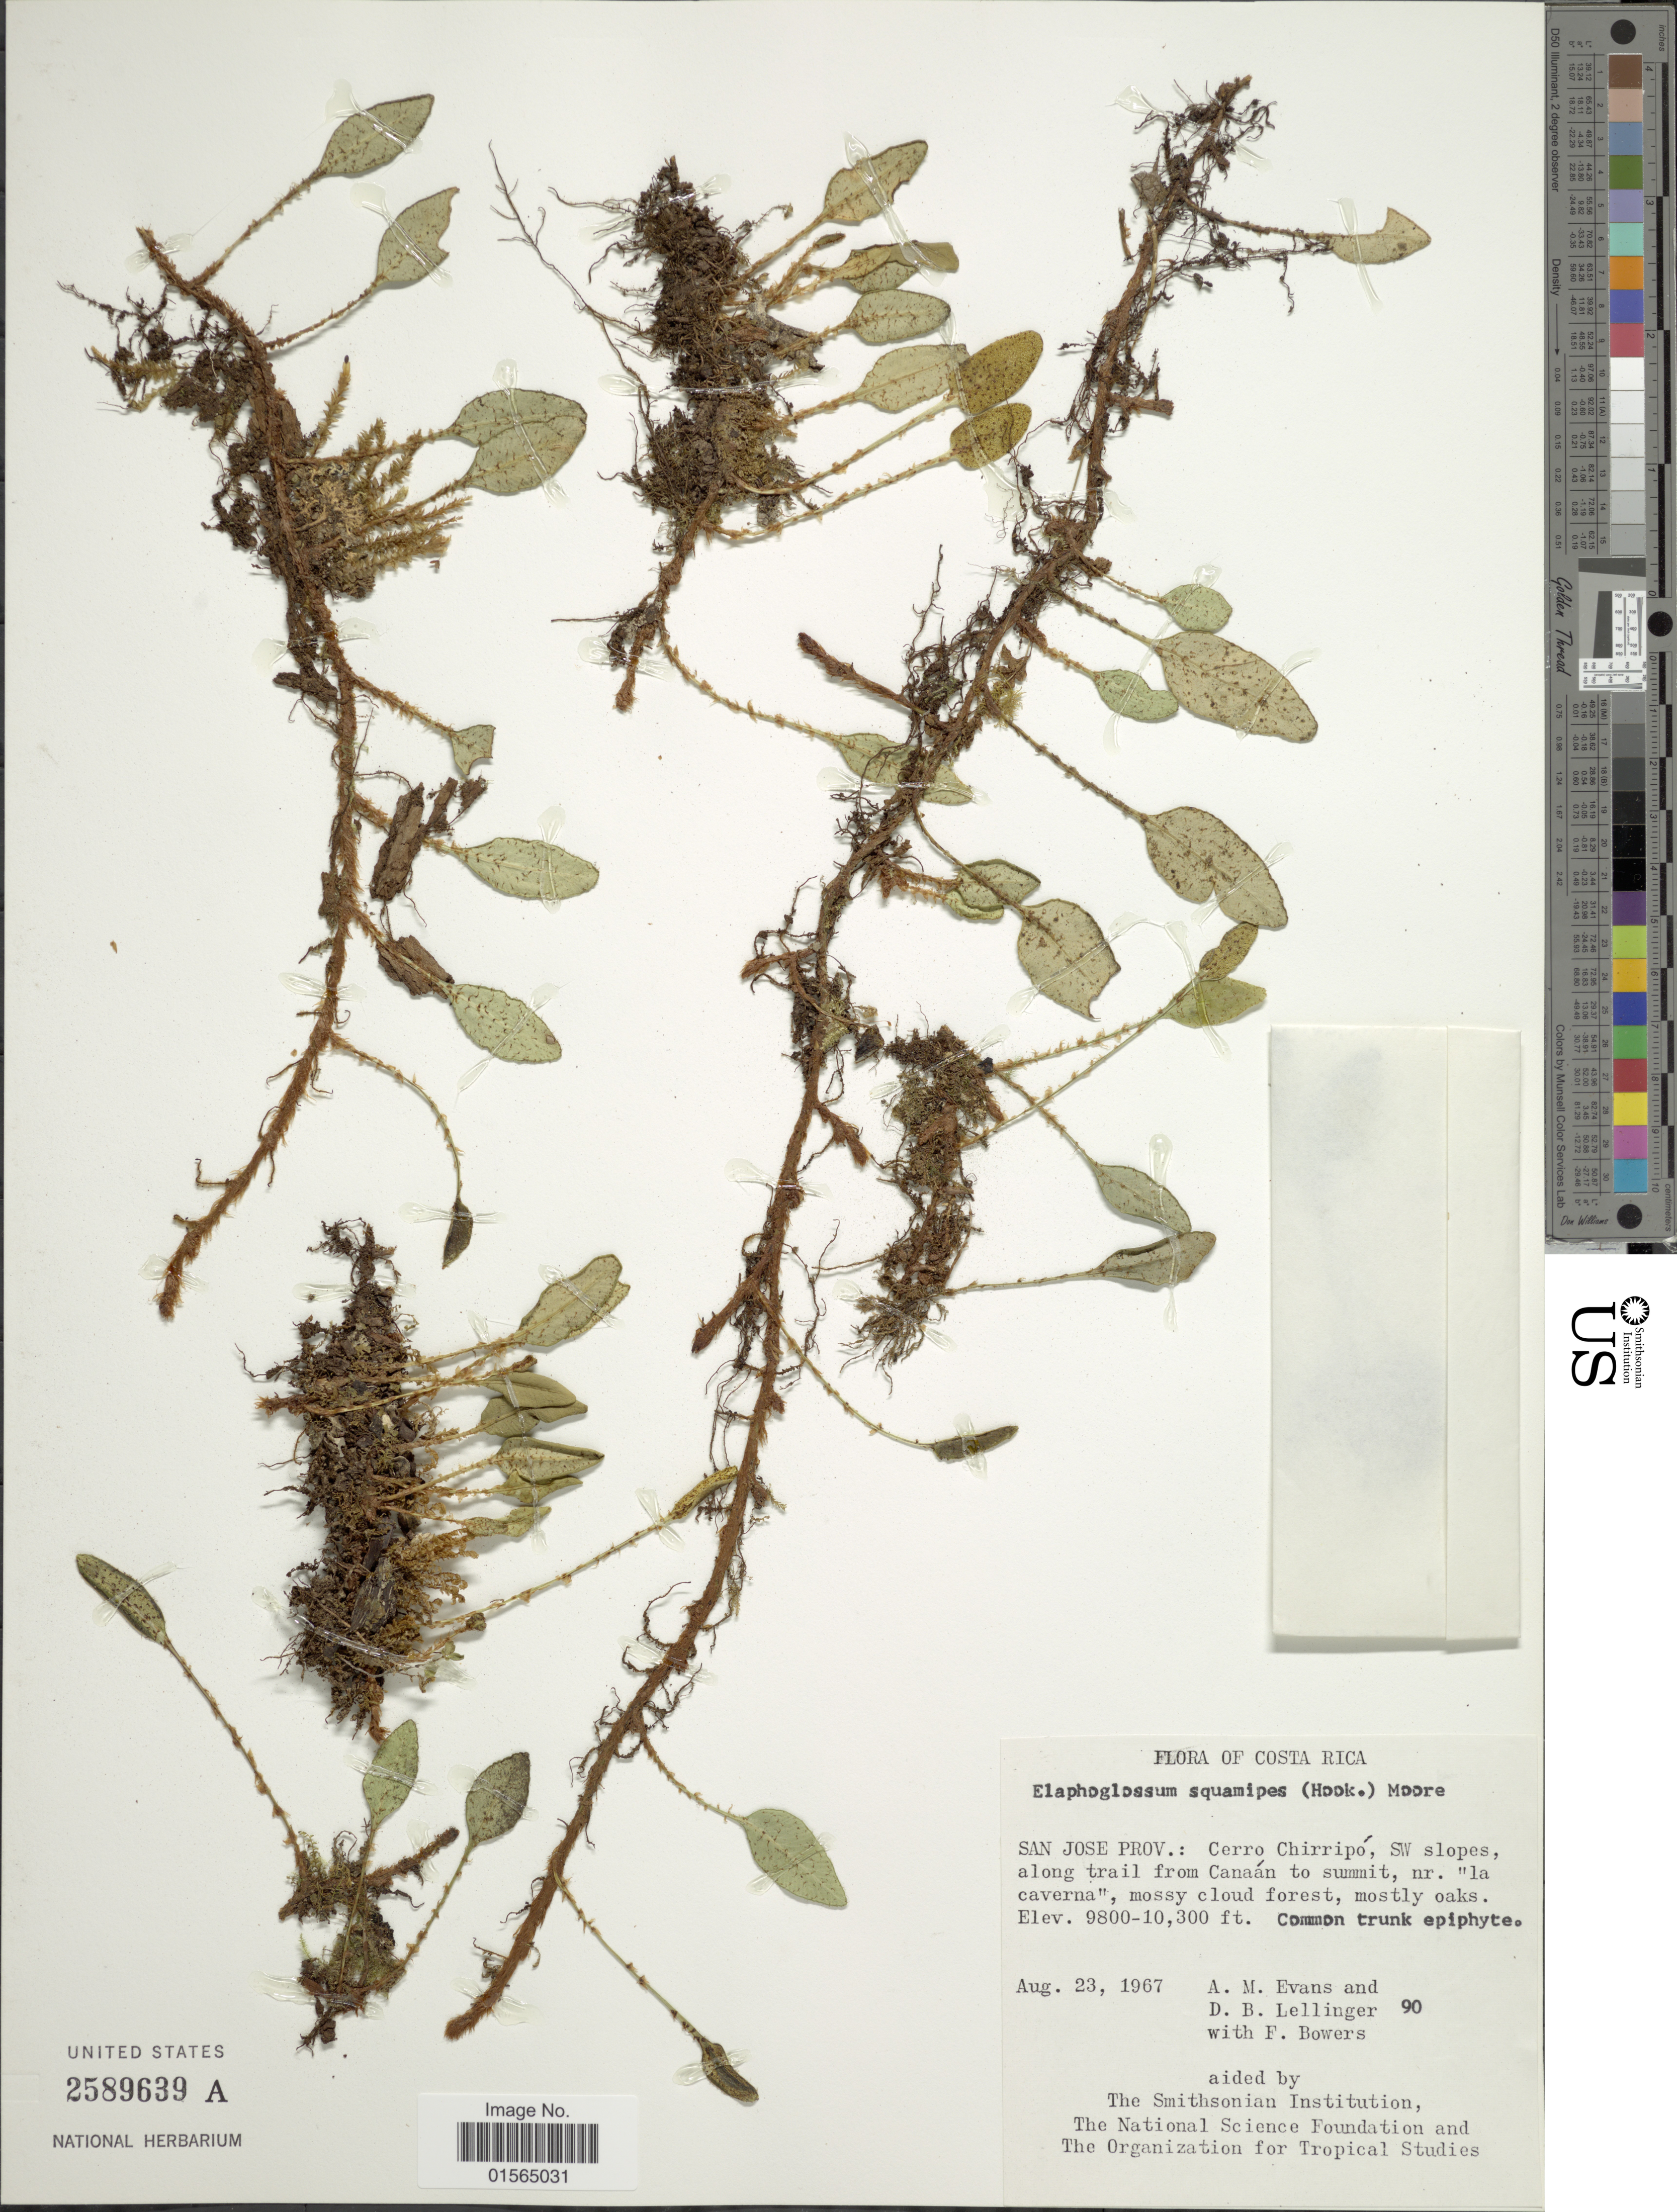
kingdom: Plantae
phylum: Tracheophyta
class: Polypodiopsida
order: Polypodiales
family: Dryopteridaceae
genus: Elaphoglossum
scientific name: Elaphoglossum squamipes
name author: (Hook.) T. Moore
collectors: A. M. Evans, D. B. Lellinger & F. Bowers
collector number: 90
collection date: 1967-08-23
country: Costa Rica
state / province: San José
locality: Cerro Chiiripo, SW slopes, along trail from Canaan to summit, nr. "la caverna", mossy cloud forest, mostly oaks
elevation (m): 2987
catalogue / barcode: US 2589639A